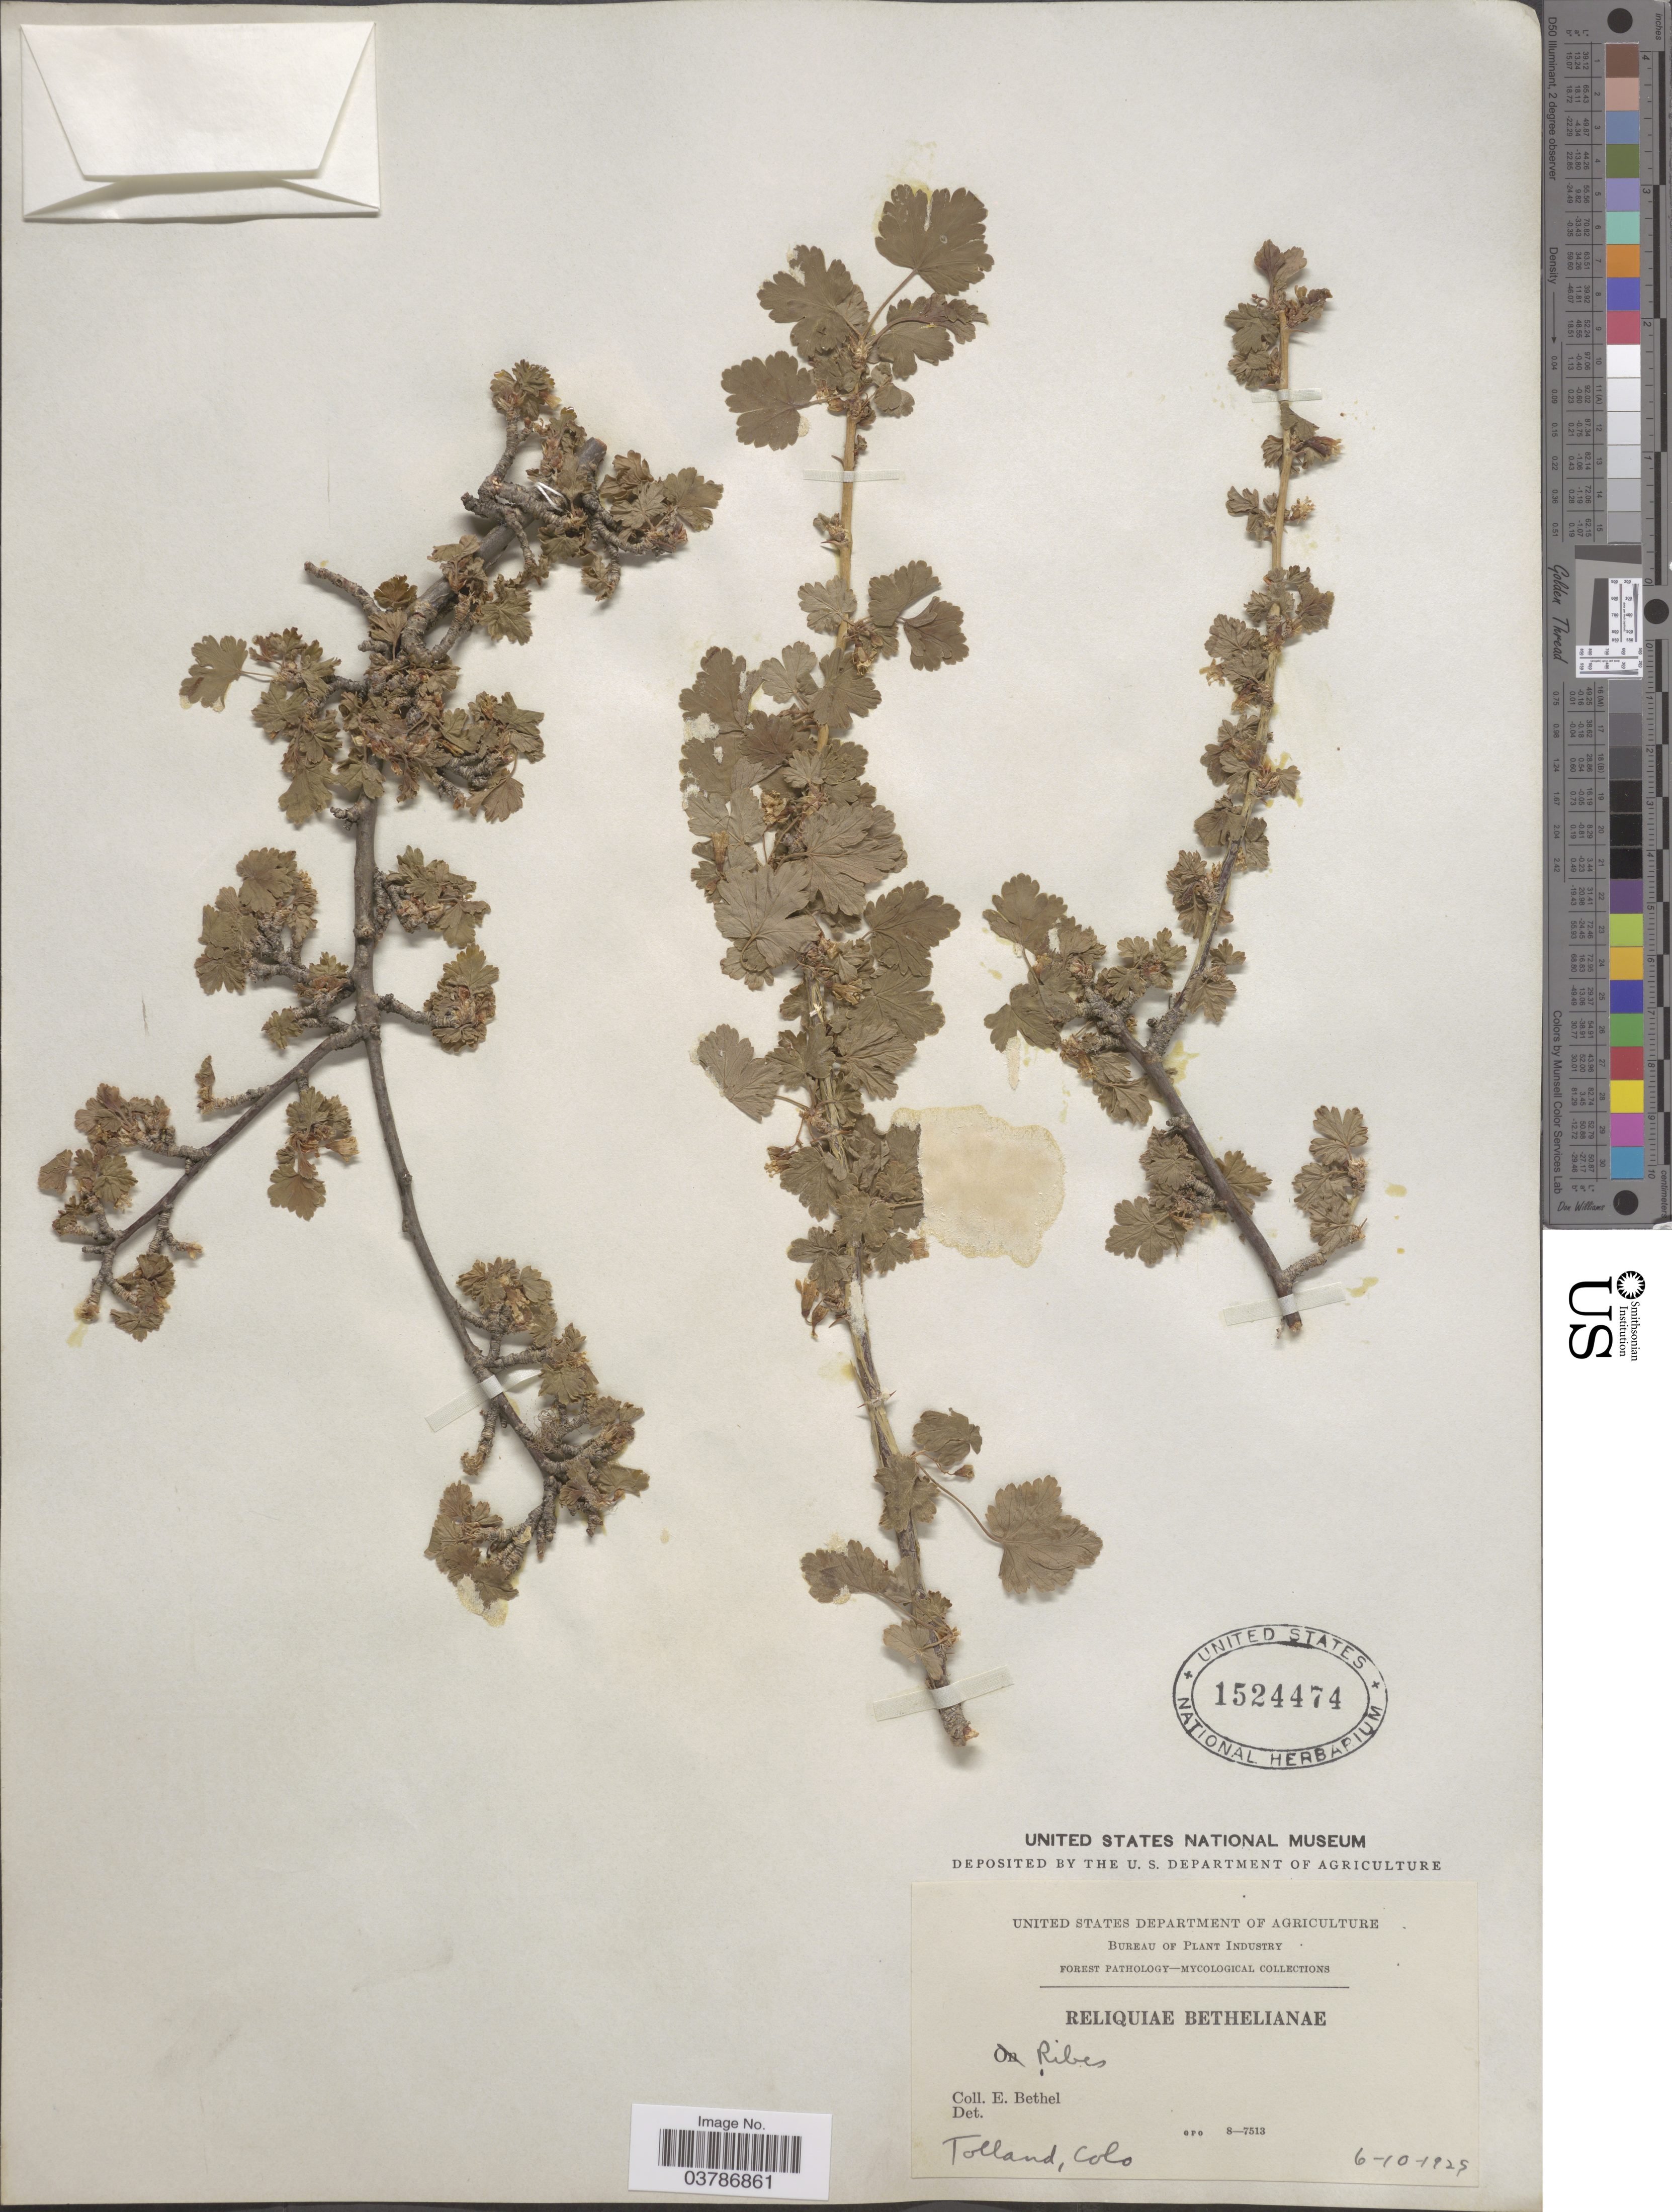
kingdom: Plantae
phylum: Tracheophyta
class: Magnoliopsida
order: Saxifragales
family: Grossulariaceae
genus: Ribes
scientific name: Ribes sp.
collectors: E. Bethel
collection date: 1925-06-10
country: United States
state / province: Colorado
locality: Tolland.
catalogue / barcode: US 1524474